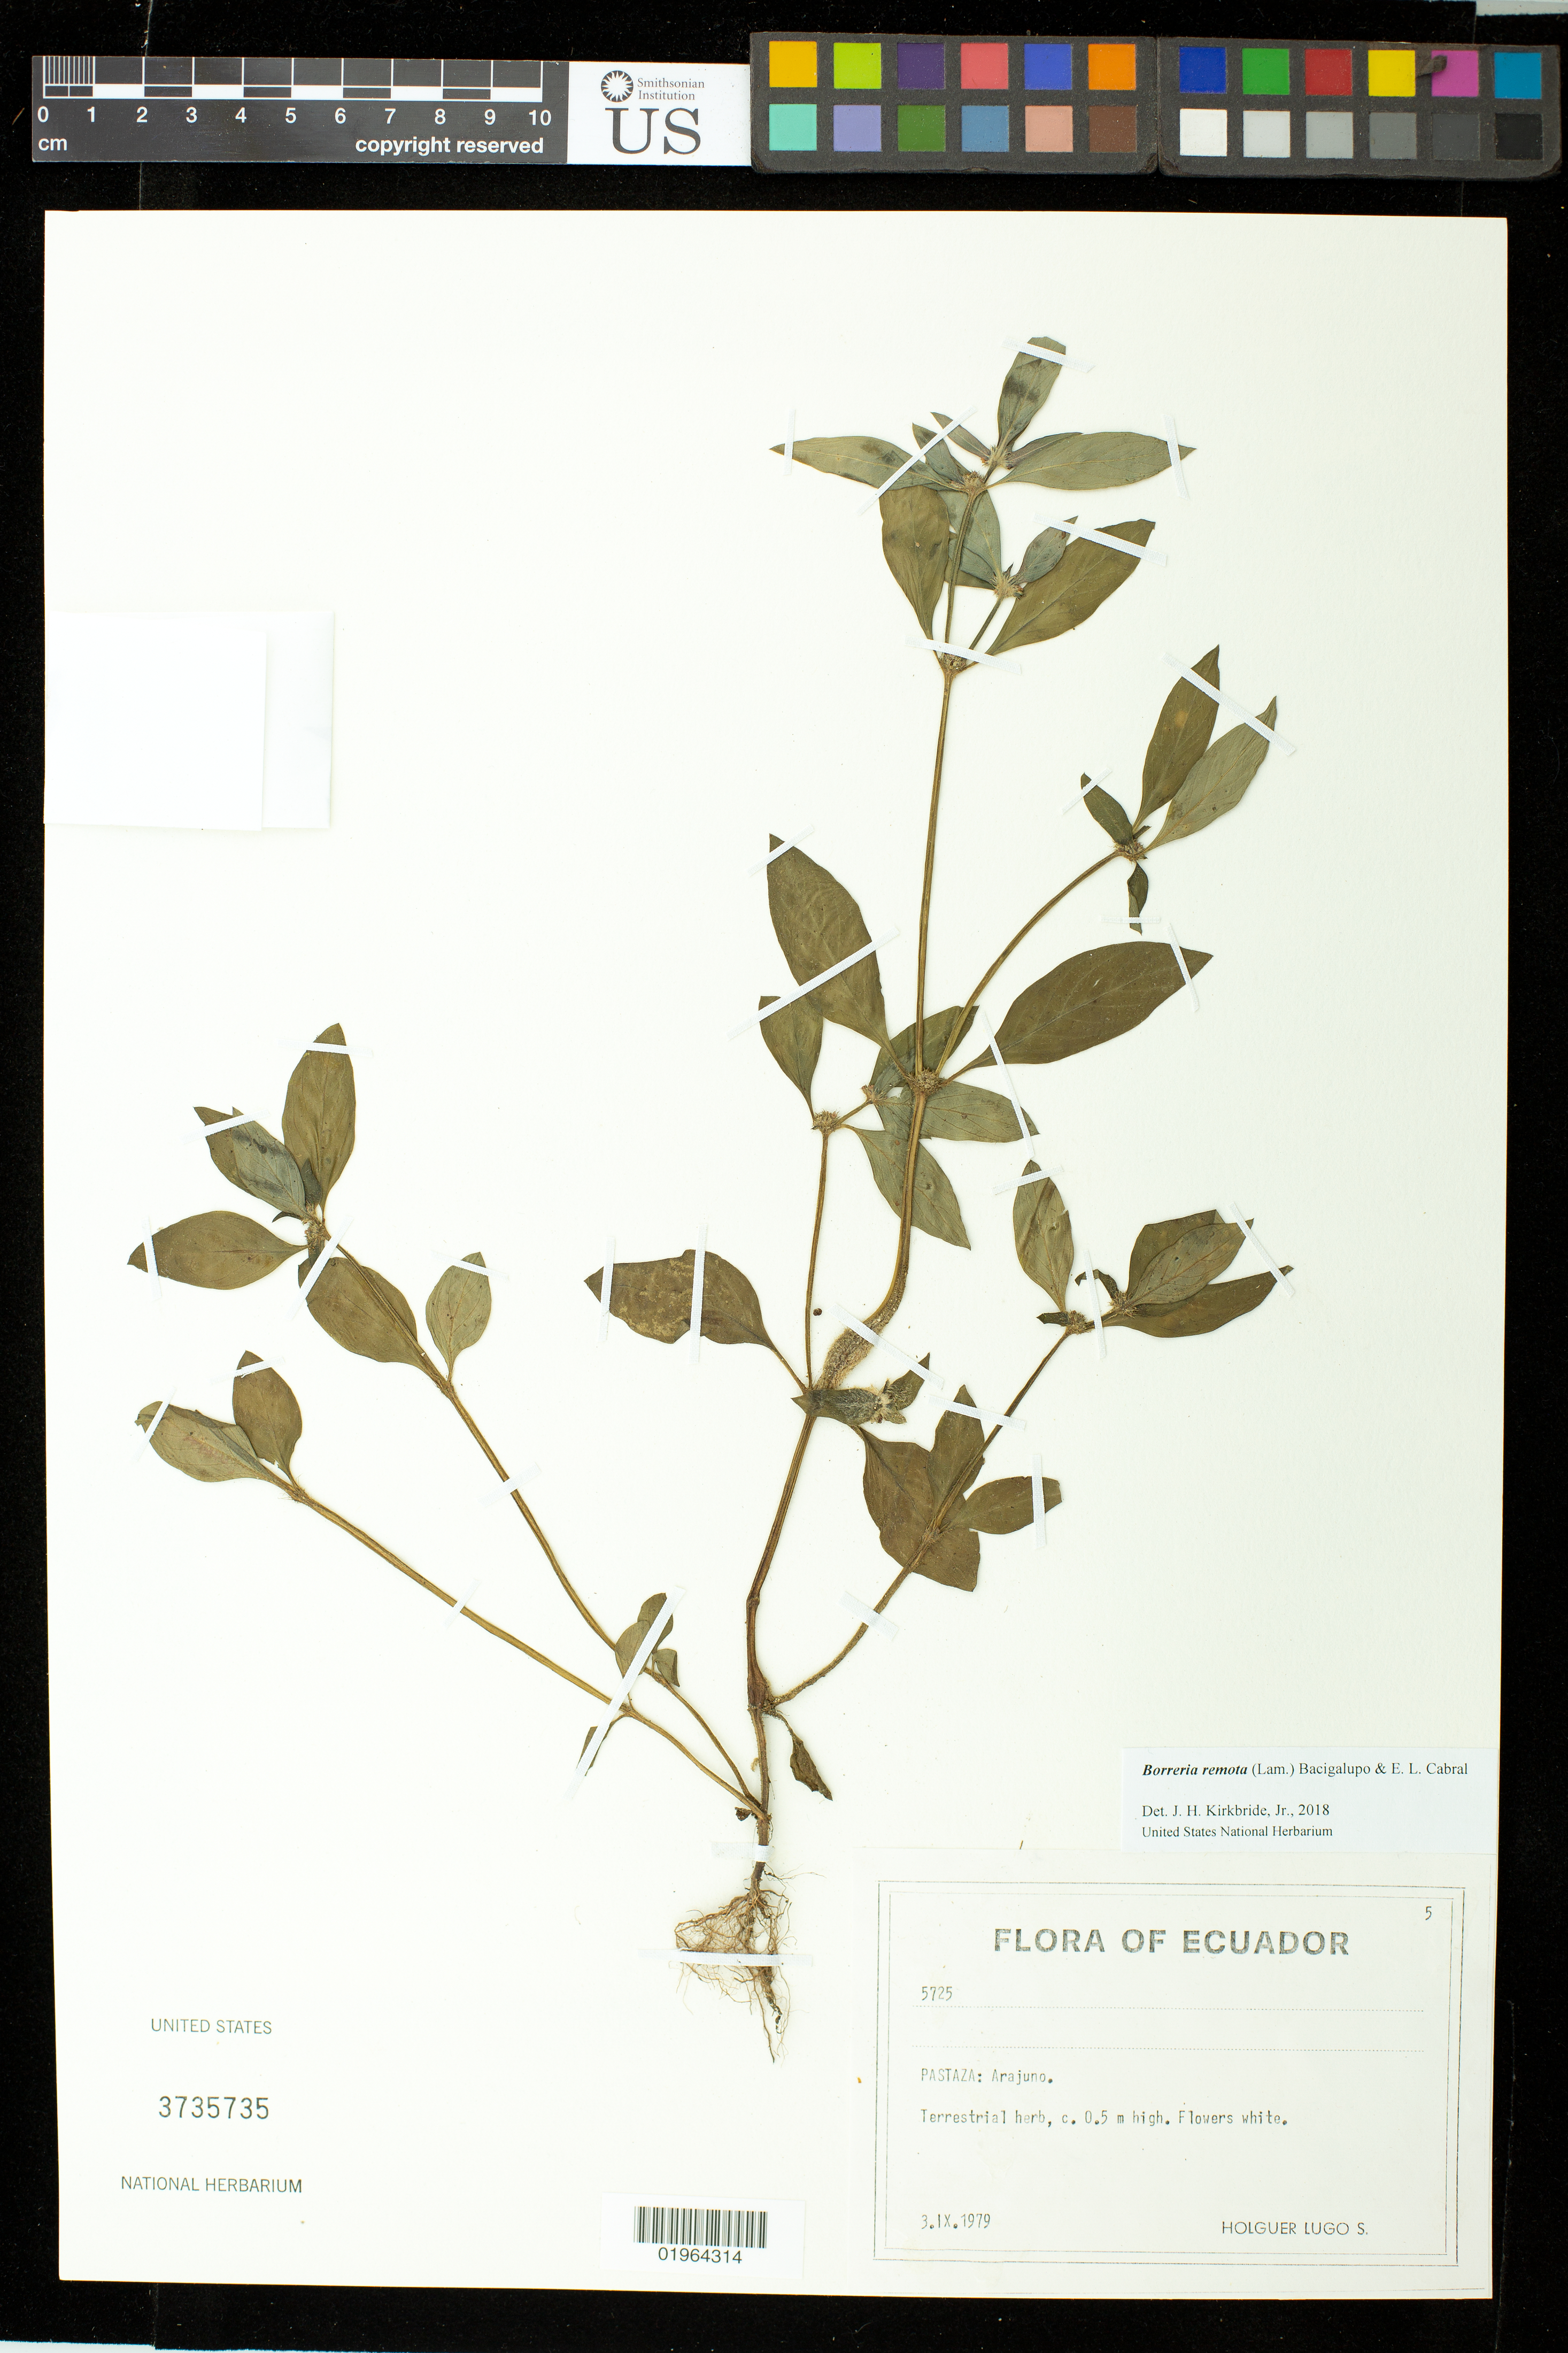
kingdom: Plantae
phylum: Tracheophyta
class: Magnoliopsida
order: Gentianales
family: Rubiaceae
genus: Borreria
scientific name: Borreria remota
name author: (Lam.) Bacigalupo & E.L. Cabral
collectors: L. Holguer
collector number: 5725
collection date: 1979-09-03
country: Ecuador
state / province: Pastaza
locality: Arajuno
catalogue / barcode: US 3735735